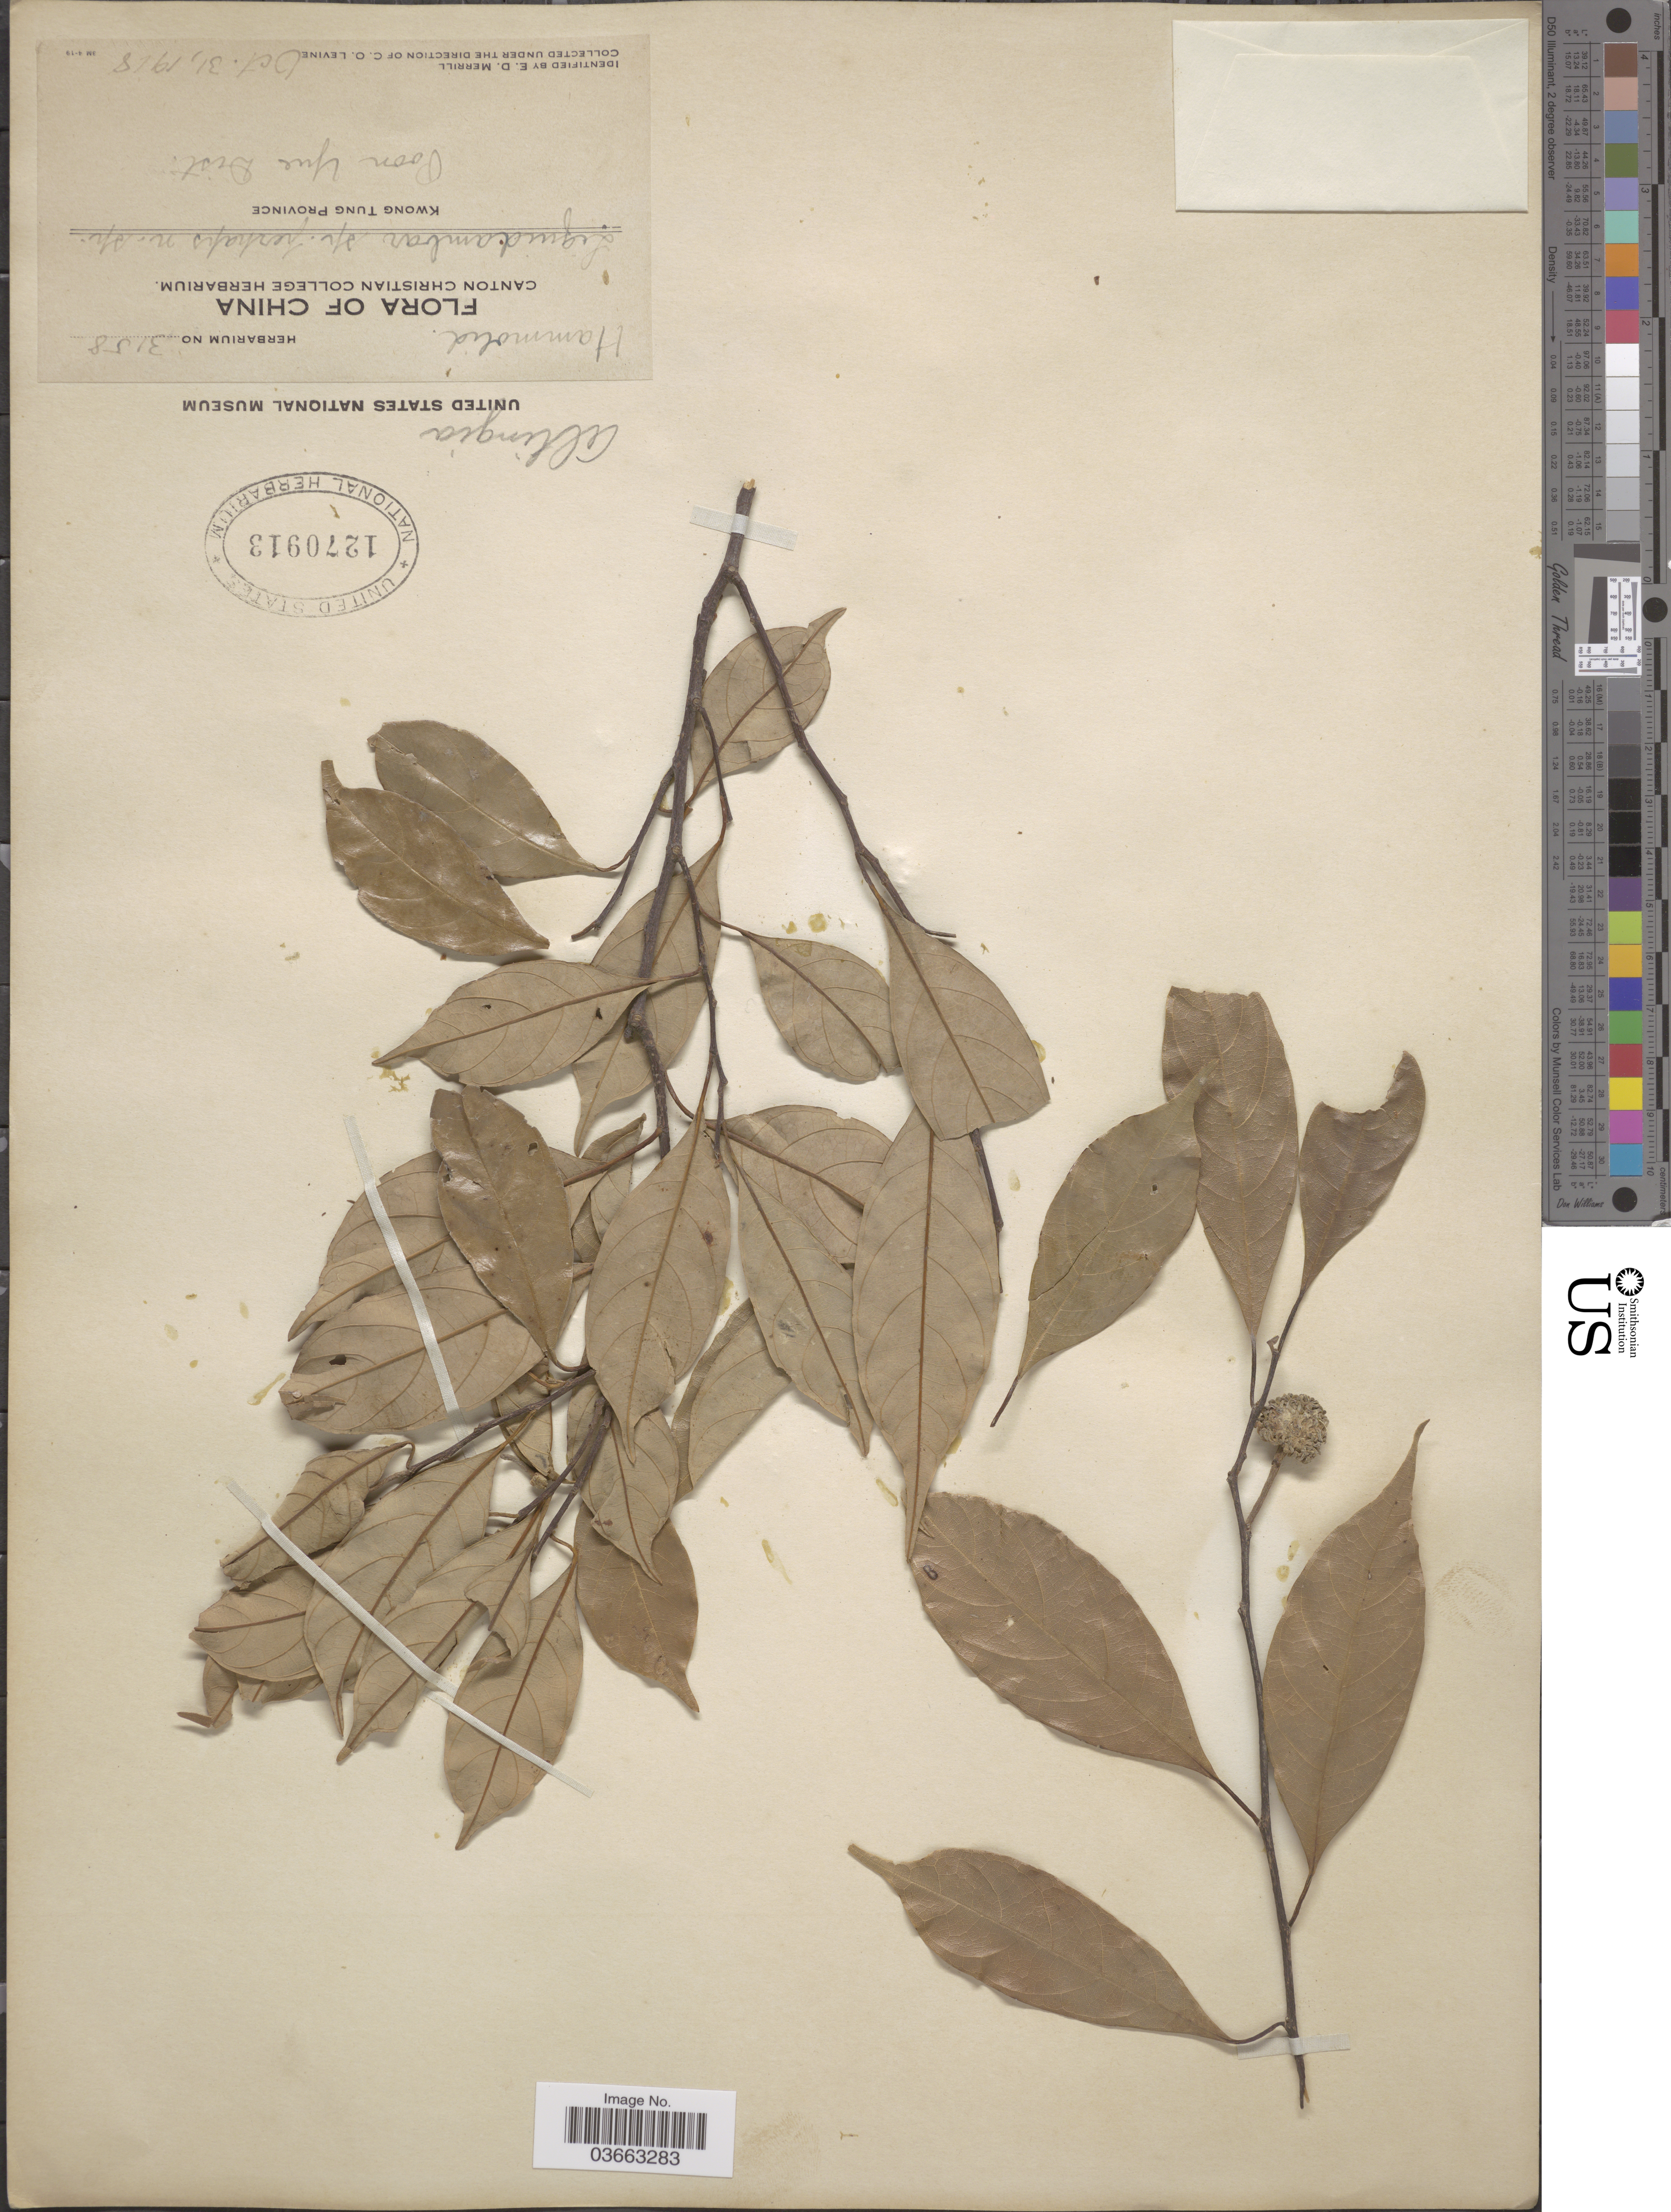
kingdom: Plantae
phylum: Tracheophyta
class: Magnoliopsida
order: Saxifragales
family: Altingiaceae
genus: Liquidambar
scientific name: Liquidambar chinensis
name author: Champ.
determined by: Strong, Mark T., (BOT), Smithsonian Institution - National Museum of Natural History (UNITED STATES)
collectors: C. O. Levine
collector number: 3158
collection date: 1918-10-31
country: China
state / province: Guangdong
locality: Kwong Tung Province. Poon Yue Dist.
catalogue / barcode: US 1270913